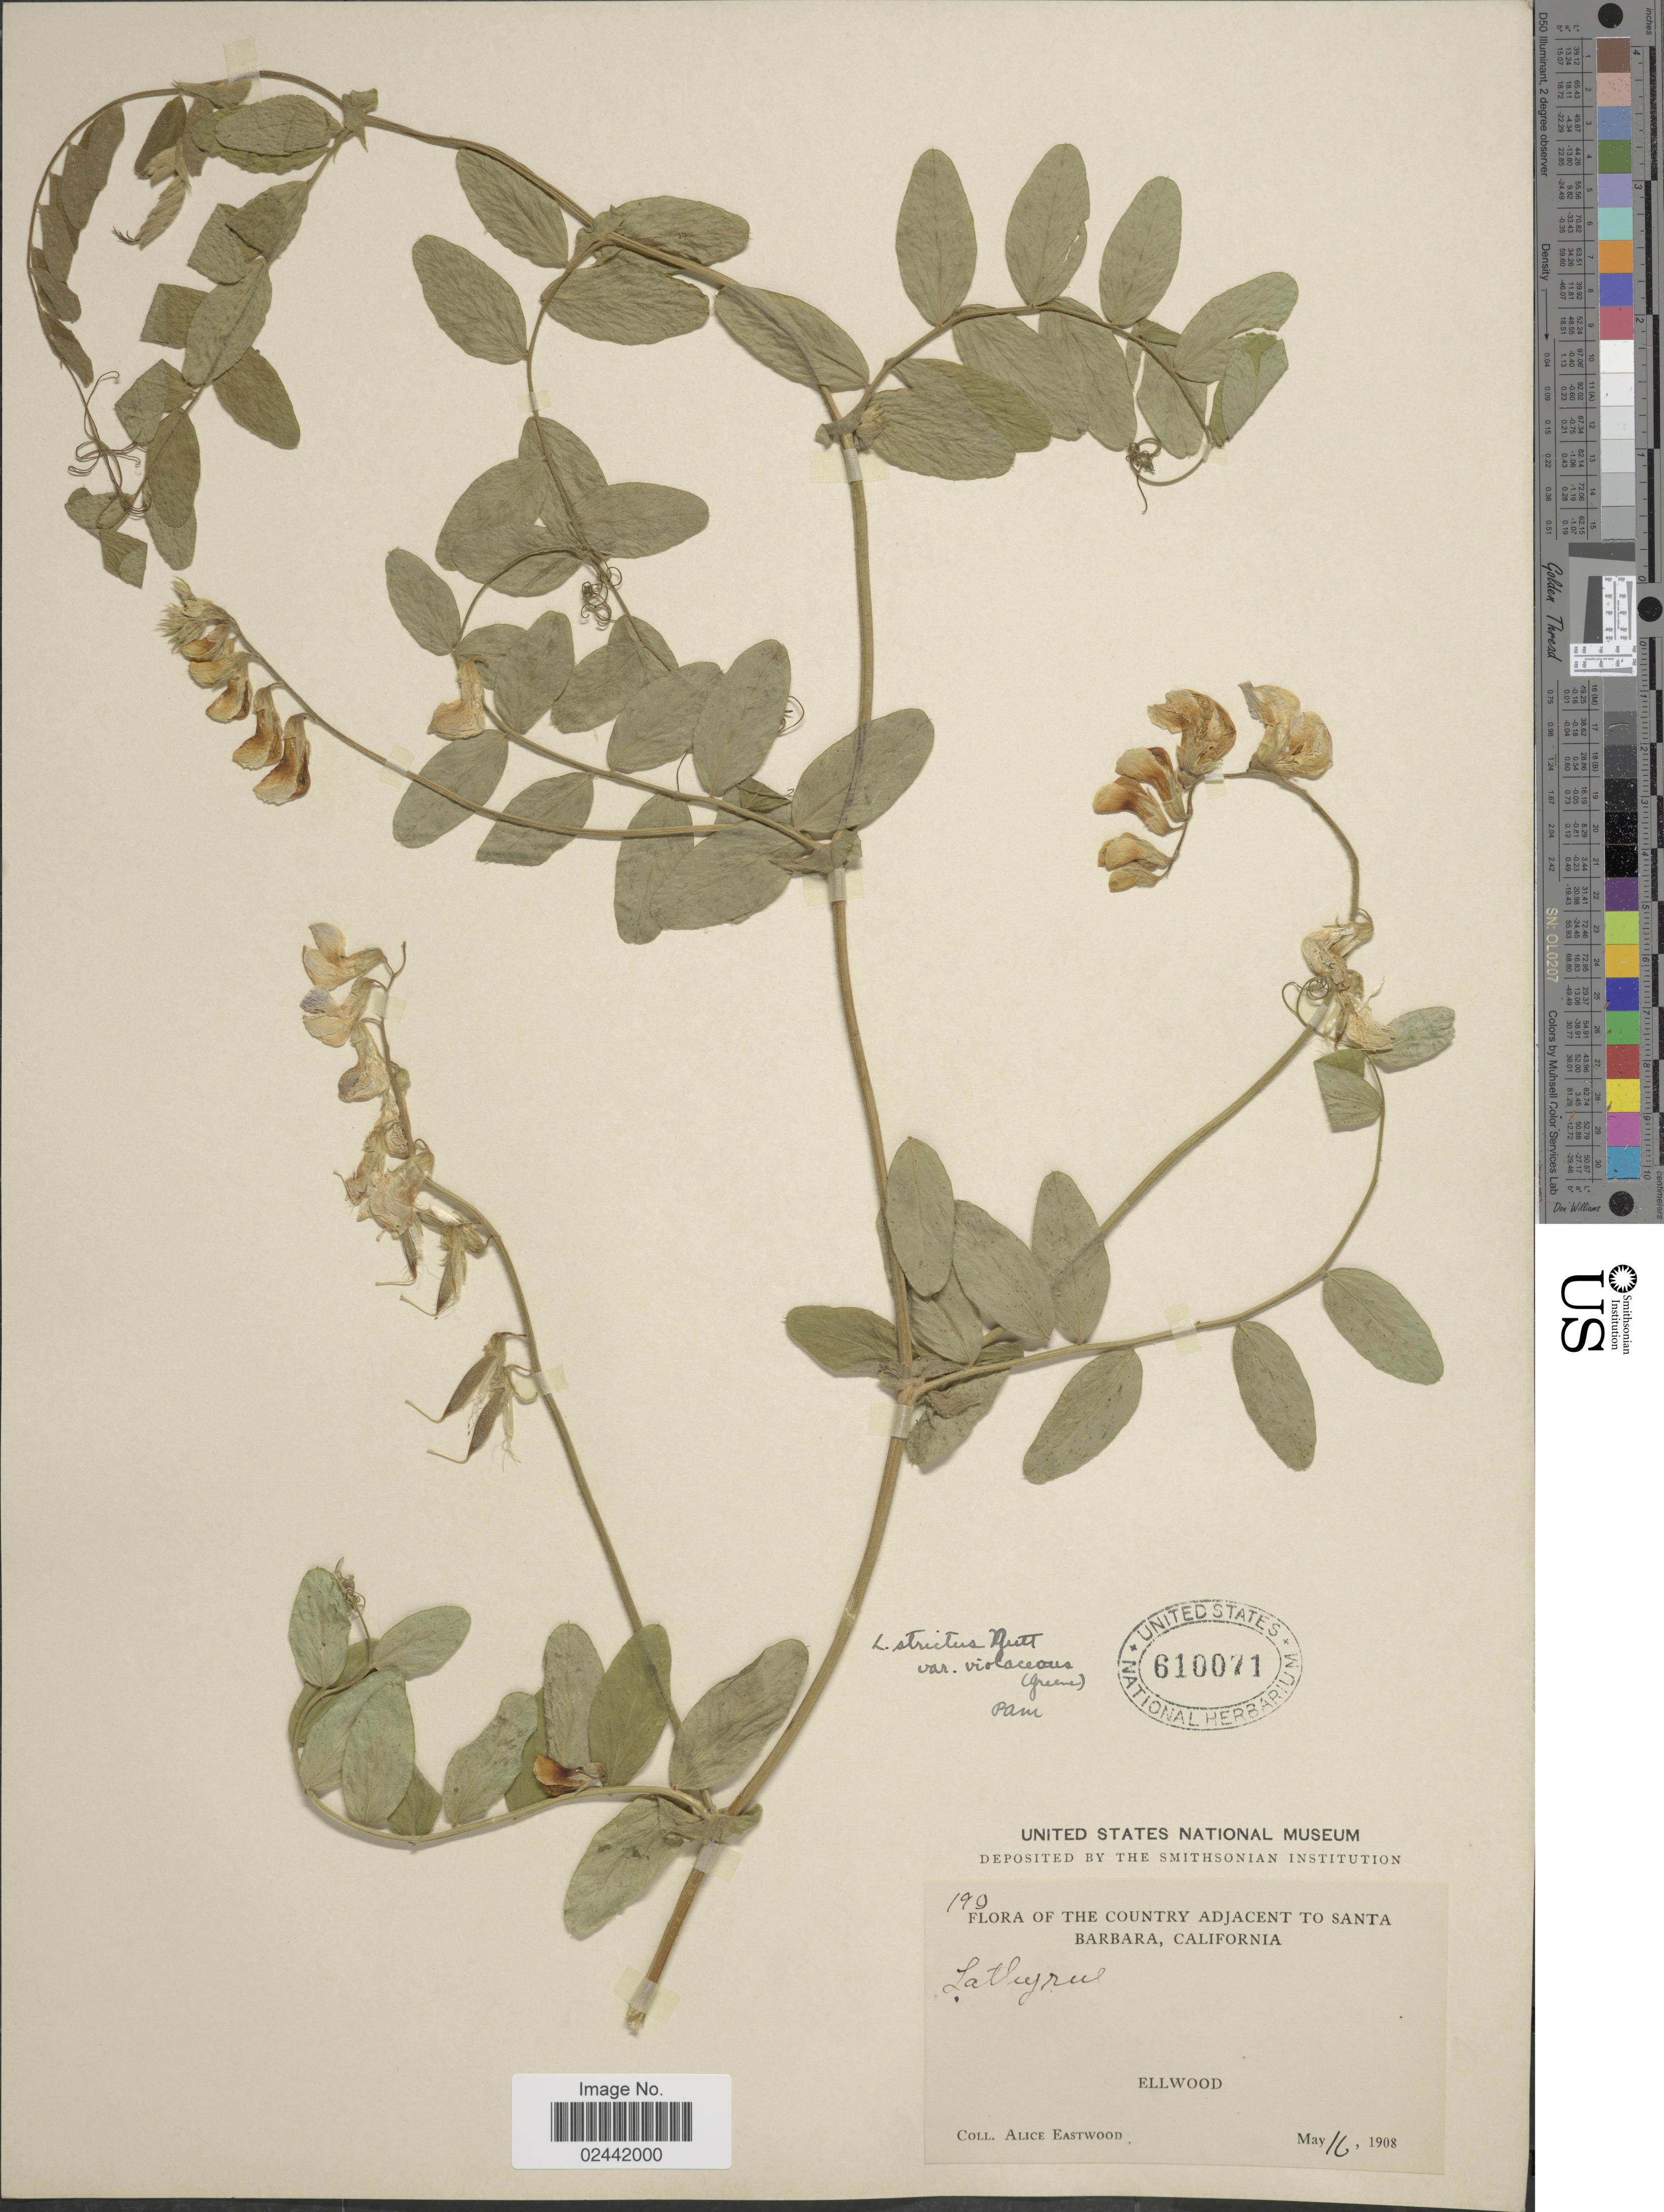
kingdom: Plantae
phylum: Tracheophyta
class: Magnoliopsida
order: Fabales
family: Fabaceae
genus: Lathyrus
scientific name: Lathyrus violaceus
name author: Greene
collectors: A. Eastwood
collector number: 190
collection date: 1908-05-16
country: United States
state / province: California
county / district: Santa Barbara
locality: Country adjacent to Santa Barbara. Ellwood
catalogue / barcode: US 610071